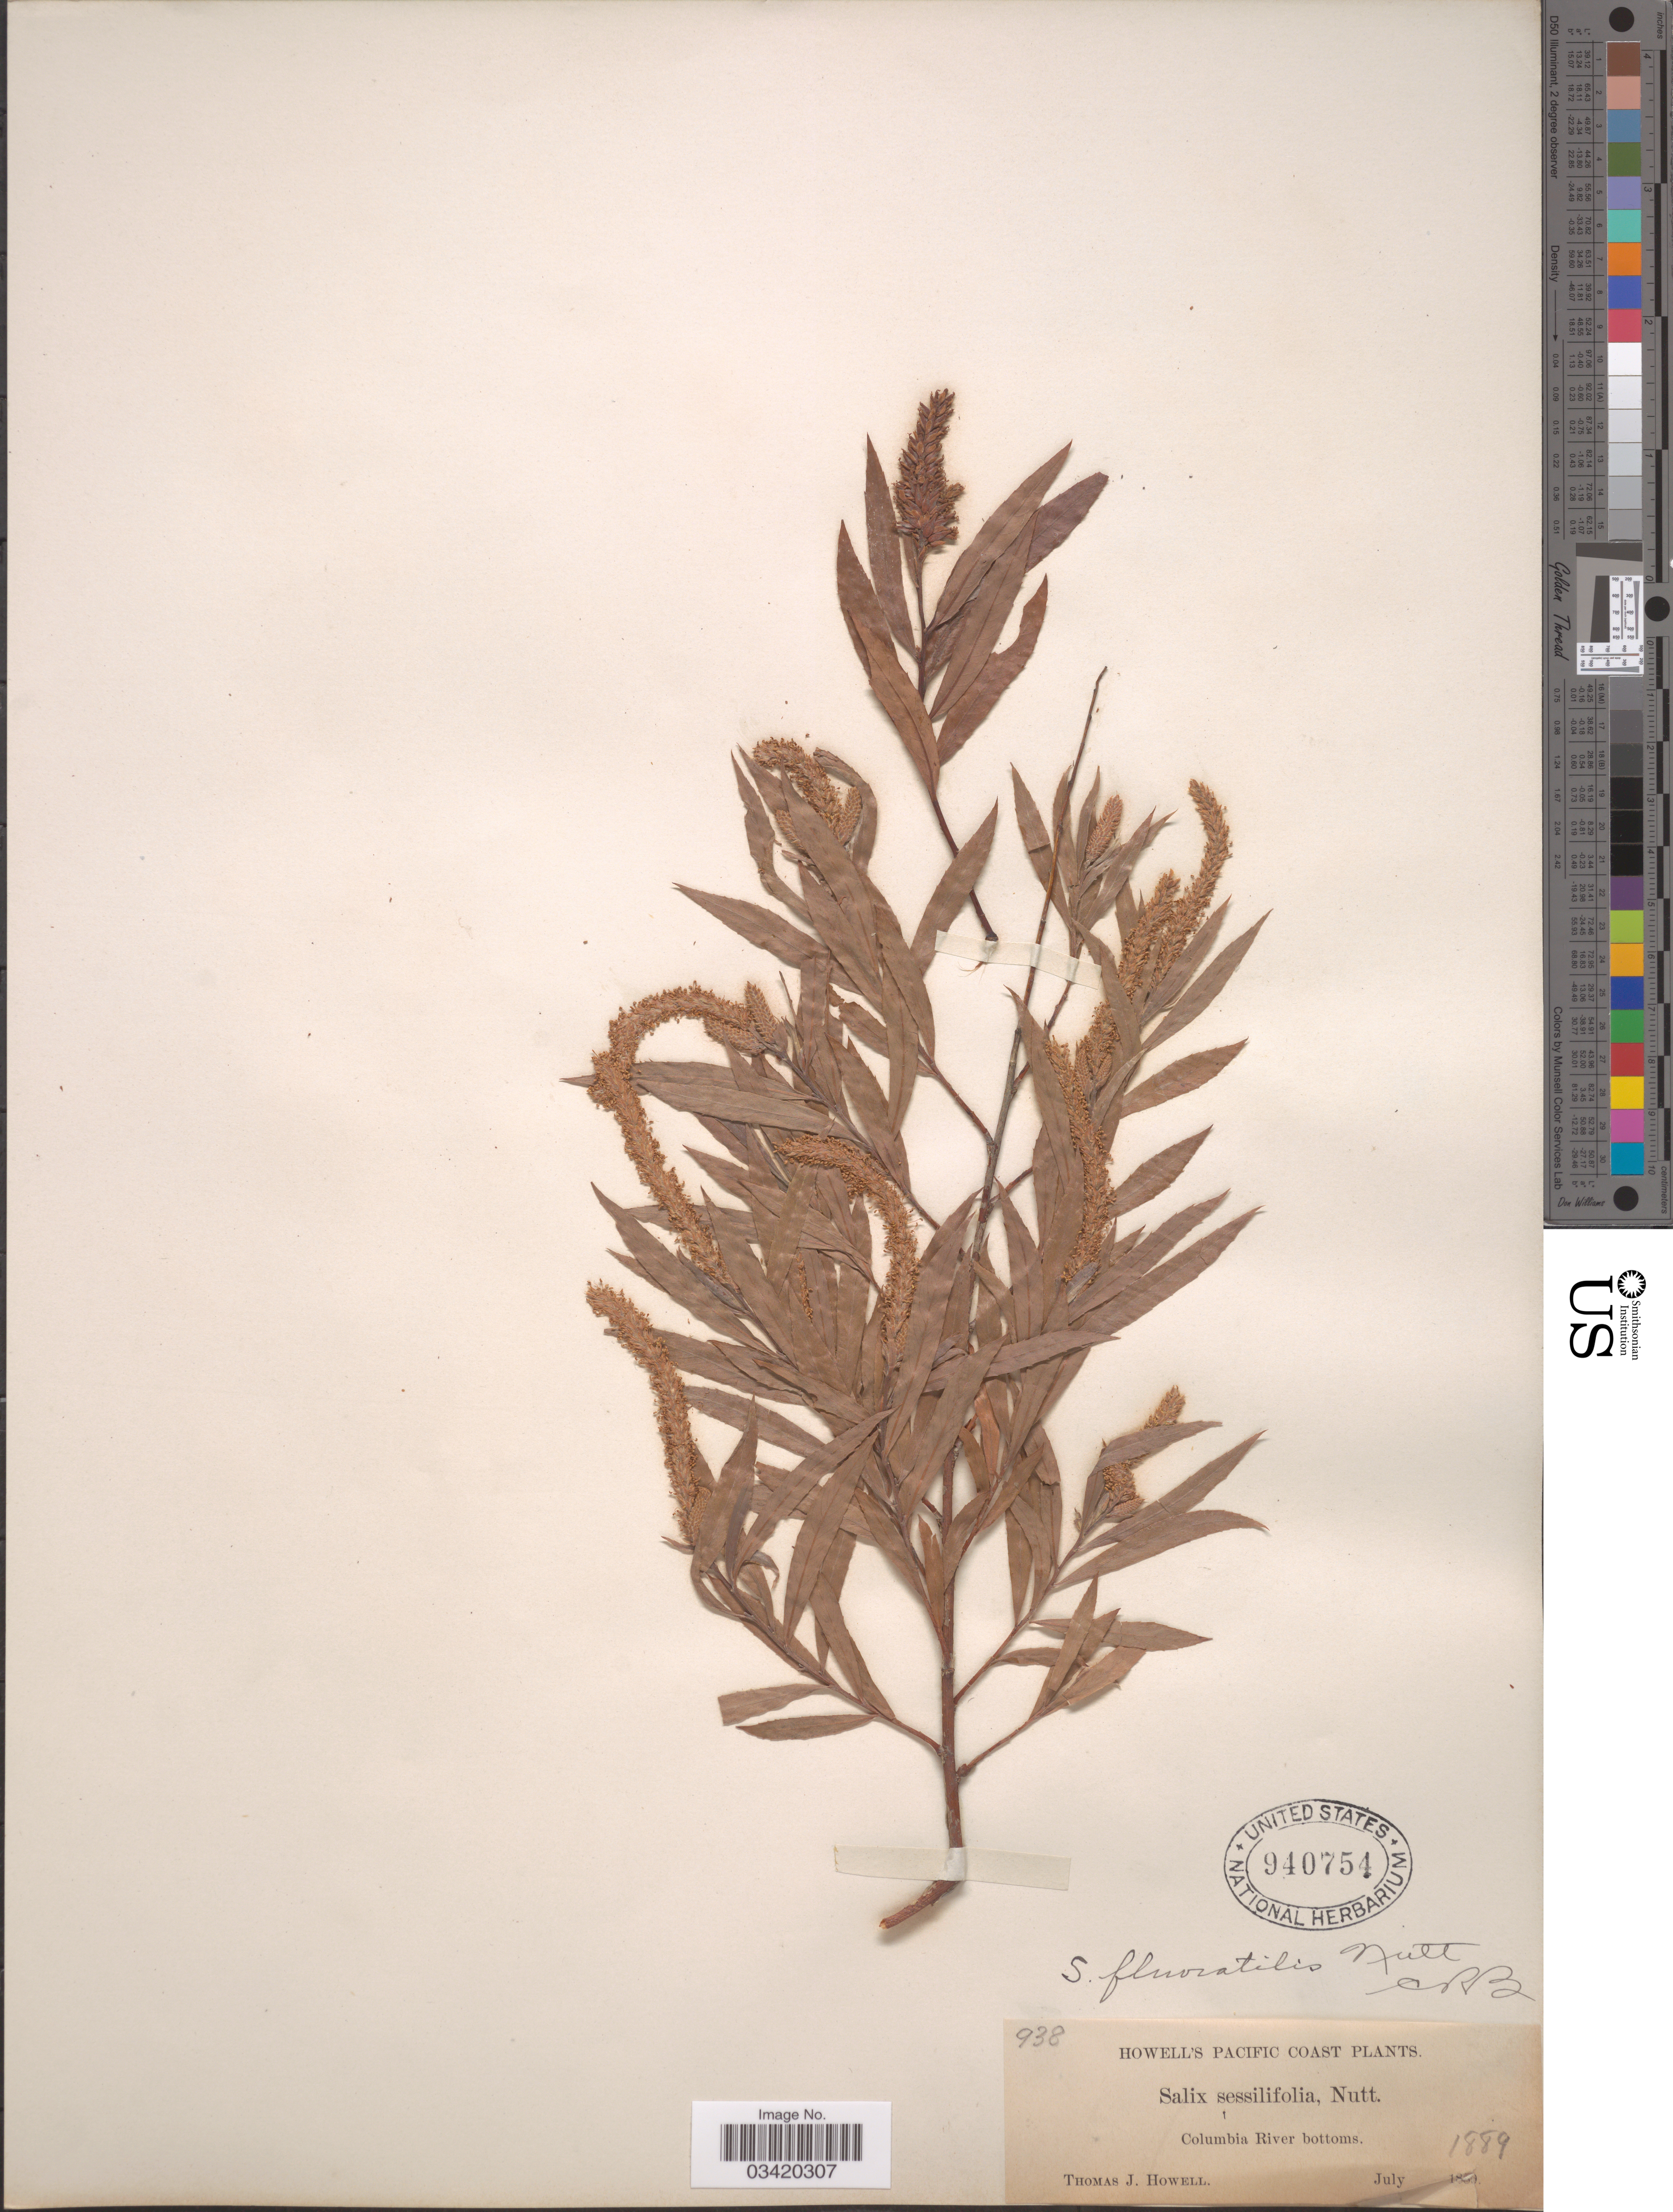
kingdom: Plantae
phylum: Tracheophyta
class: Magnoliopsida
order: Malpighiales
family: Salicaceae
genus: Salix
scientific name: Salix fluviatilis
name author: Nutt.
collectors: T. J. Howell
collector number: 938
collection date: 1889-07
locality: Pacific Coast. Columbia River bottoms.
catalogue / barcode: US 940754